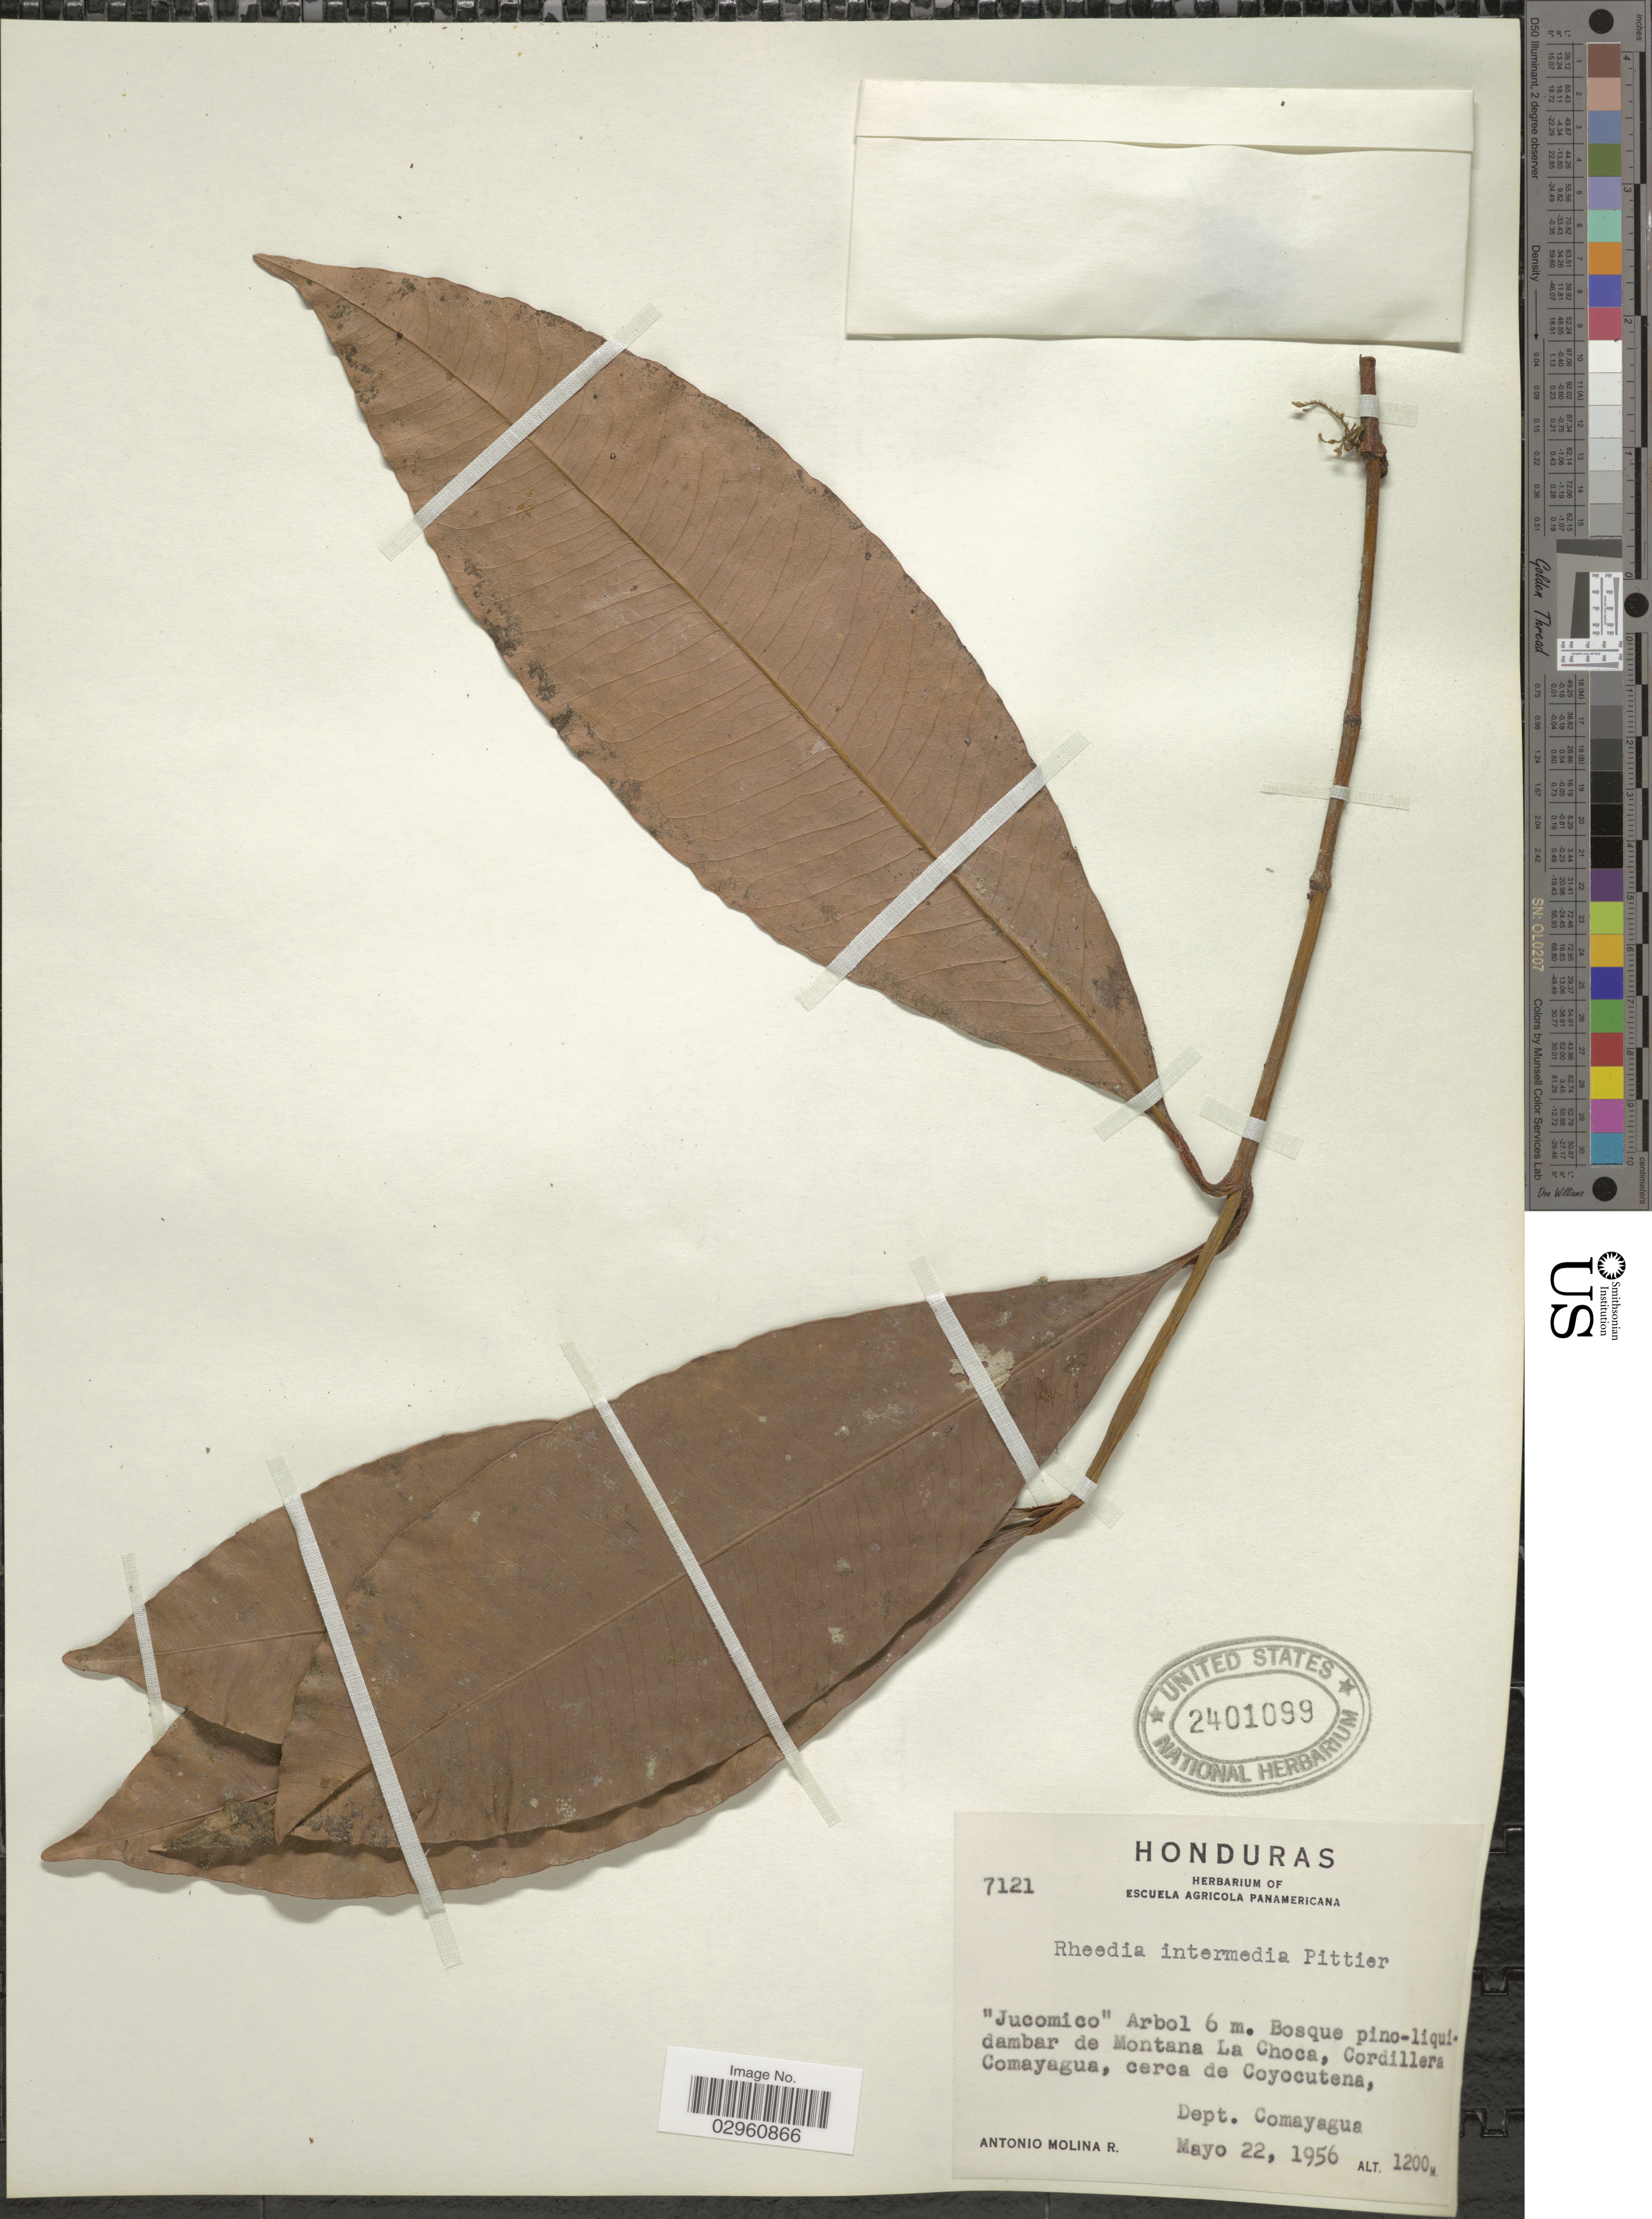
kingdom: Plantae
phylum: Tracheophyta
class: Magnoliopsida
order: Malpighiales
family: Clusiaceae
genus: Garcinia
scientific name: Garcinia intermedia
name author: (Pittier) Hammel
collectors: A. Molina R.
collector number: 7121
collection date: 1956-05-22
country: Honduras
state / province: Comayagua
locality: De Montana La Choca, Cordillera Comayagua, cerca de Coyocutena. Dept. Comayagua.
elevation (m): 1200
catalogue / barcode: US 2401099